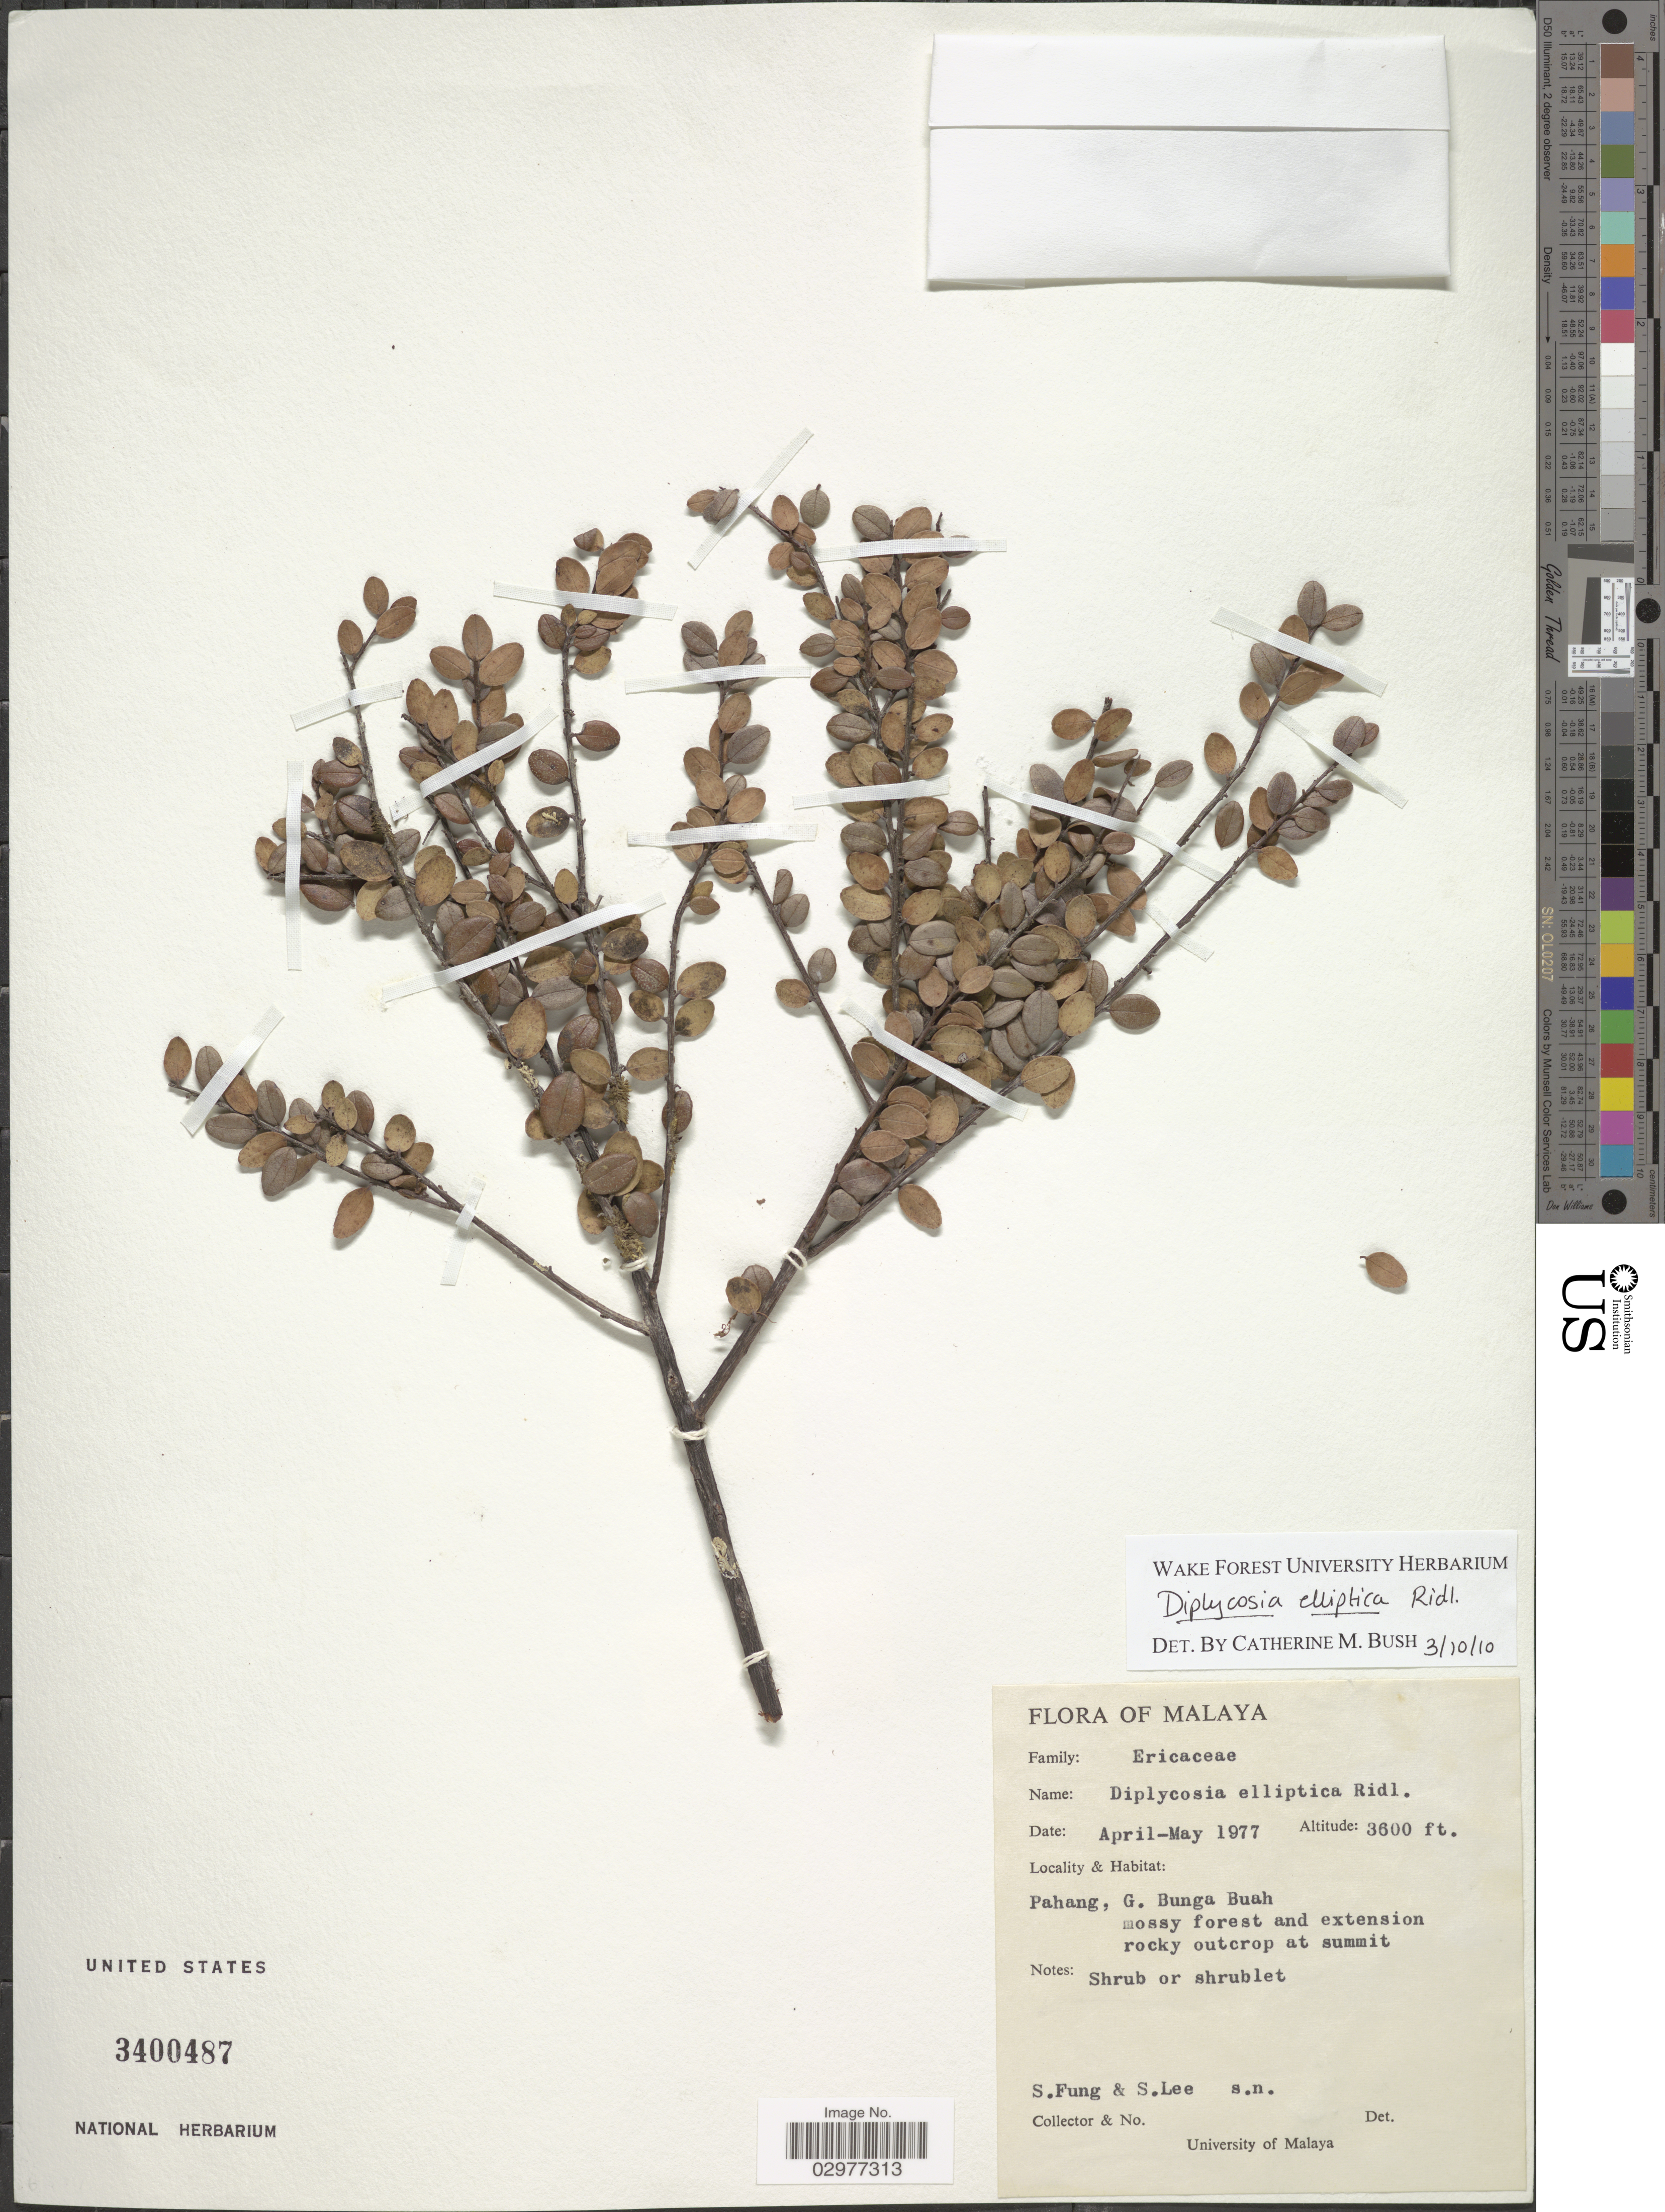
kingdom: Plantae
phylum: Tracheophyta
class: Magnoliopsida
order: Ericales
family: Ericaceae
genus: Diplycosia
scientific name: Diplycosia elliptica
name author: Ridl.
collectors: S. Fung & S. Lee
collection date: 1977-04/1977-05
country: Malaysia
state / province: Pahang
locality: G. Bunga Buah.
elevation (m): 1097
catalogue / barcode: US 3400487